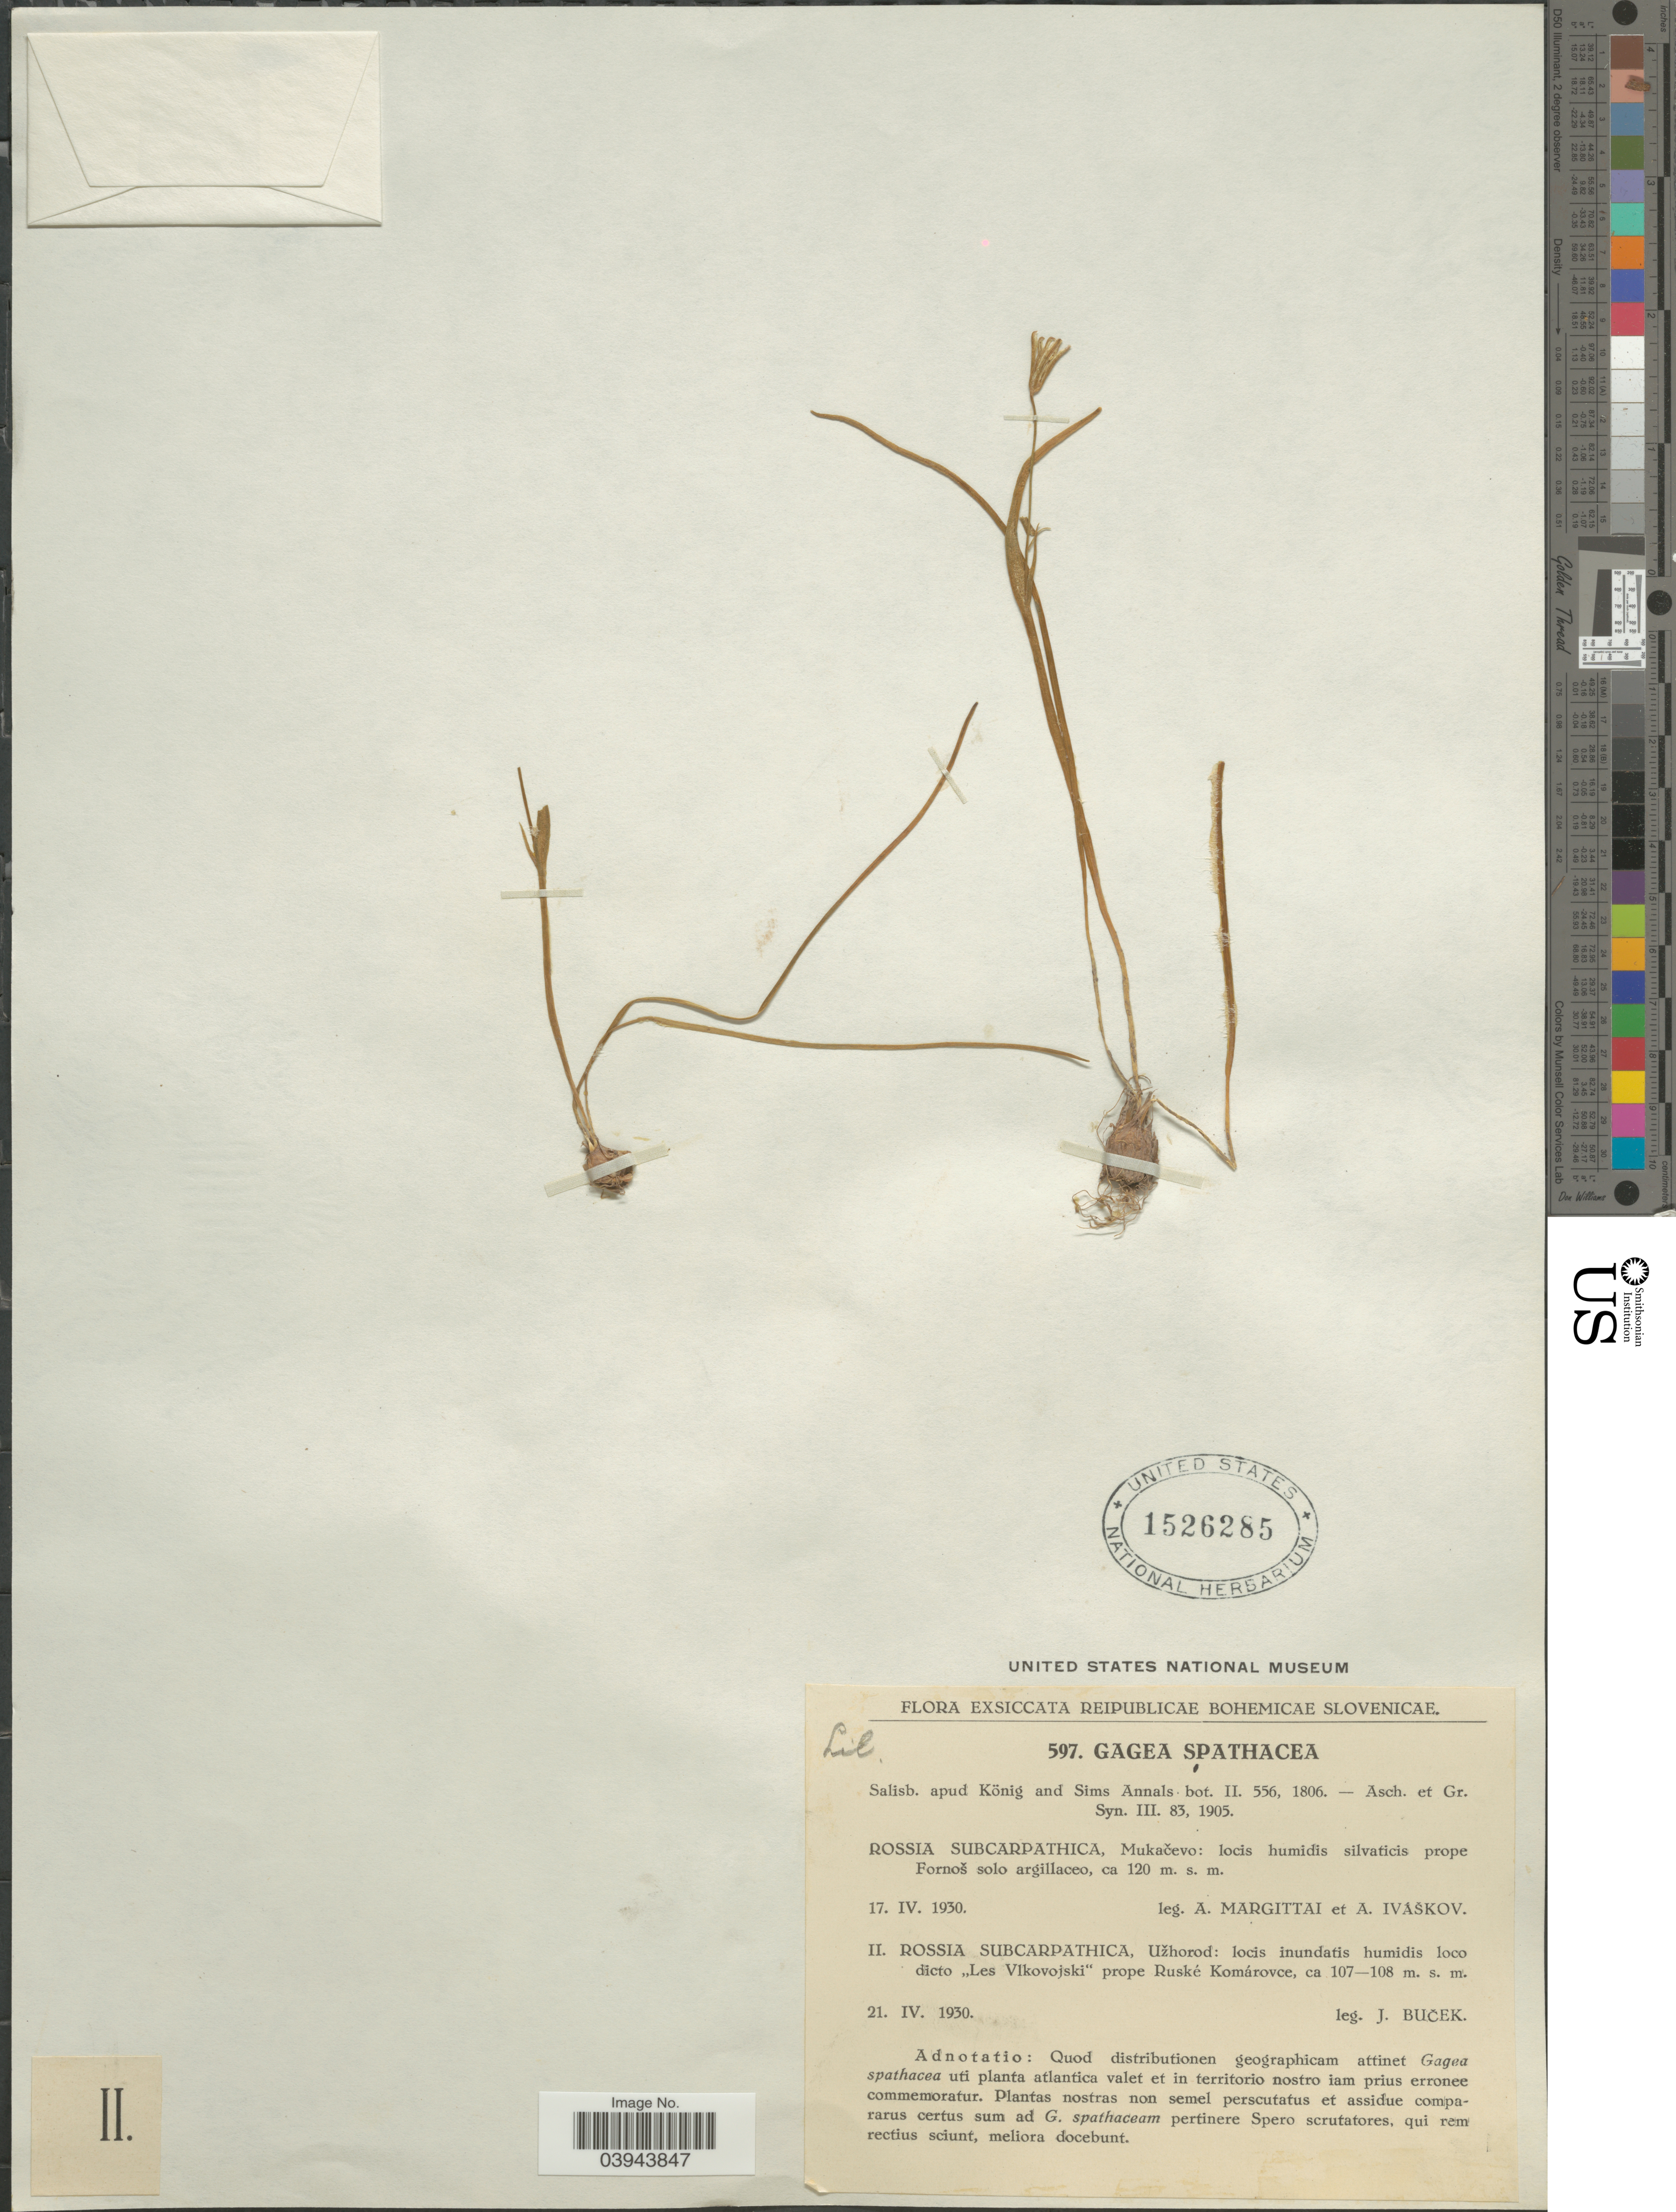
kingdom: Plantae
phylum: Tracheophyta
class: Liliopsida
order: Liliales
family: Liliaceae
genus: Gagea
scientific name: Gagea spathacea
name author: Salisb.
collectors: J. Bucek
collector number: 597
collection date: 1930-04-21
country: Ukraine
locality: Rossia Subcarpathica: Užhorod: locis inundatis humidis loco dicto "Les Vlkovojski" prope Ruské Komárovce.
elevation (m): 107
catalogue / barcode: US 1526285